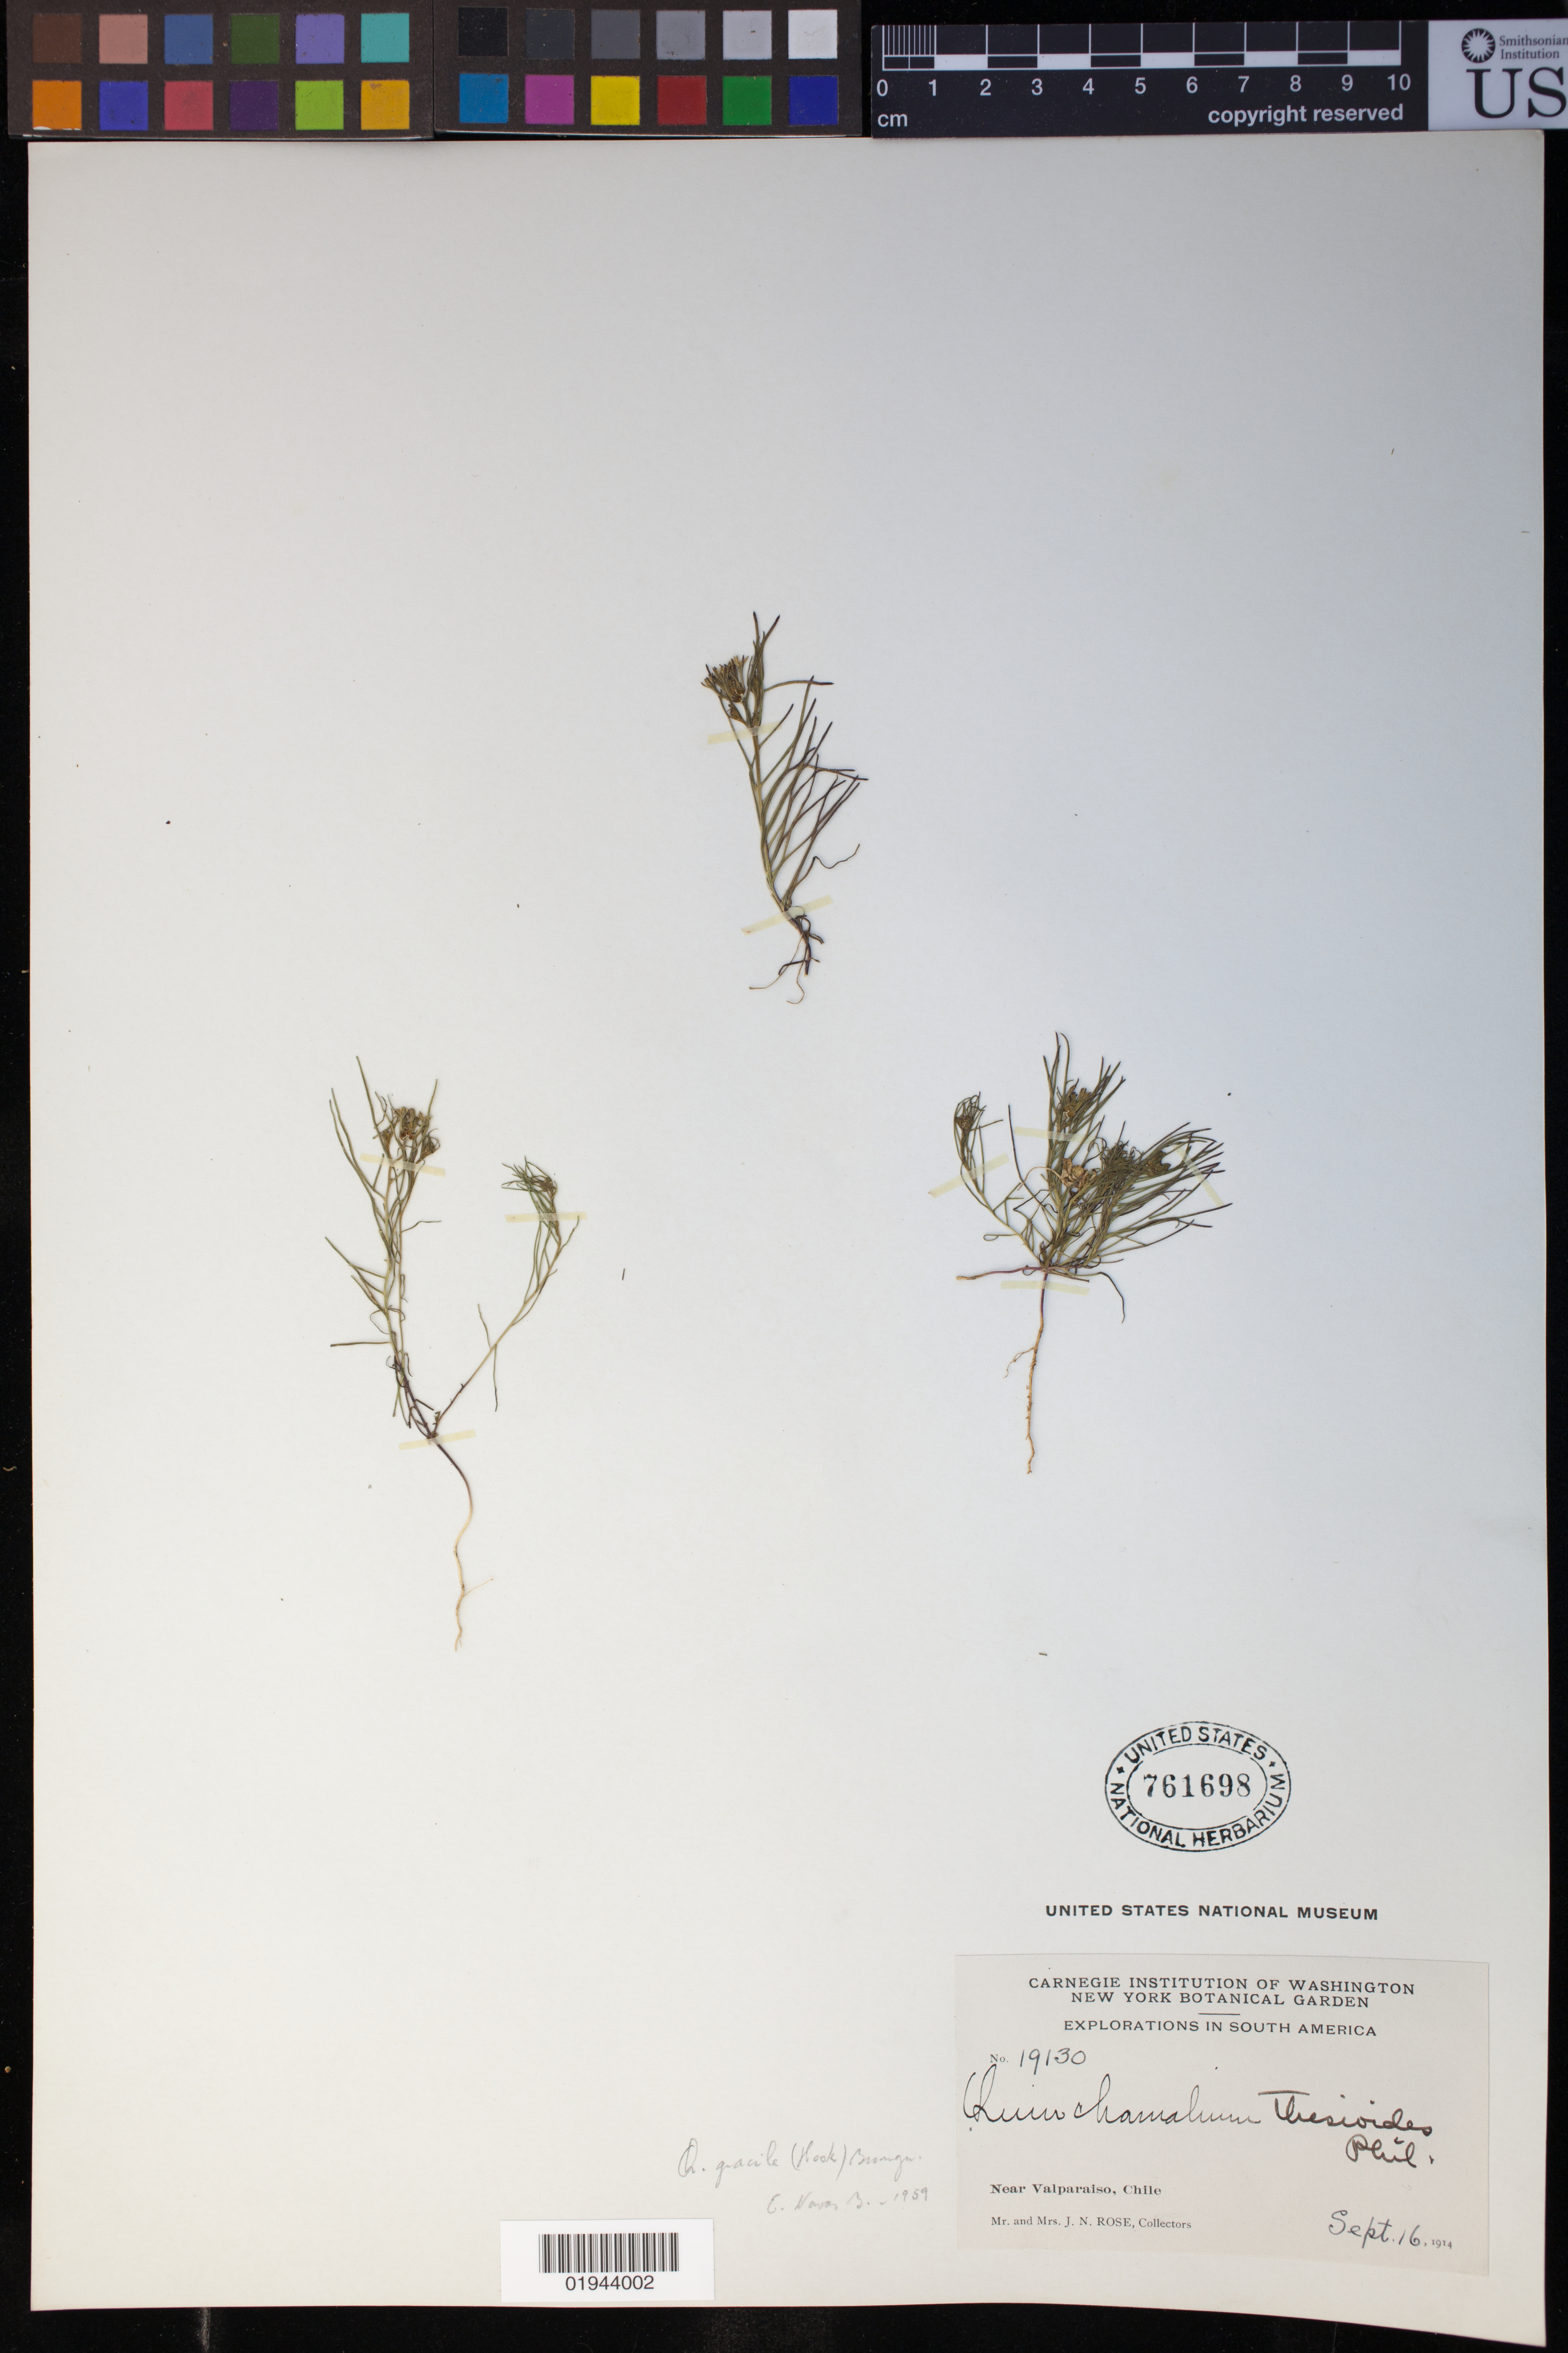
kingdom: Plantae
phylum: Tracheophyta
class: Magnoliopsida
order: Santalales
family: Schoepfiaceae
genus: Quinchamalium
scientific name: Quinchamalium gracile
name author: Brongn.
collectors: J. N. Rose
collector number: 19130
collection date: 1914-09-16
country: Chile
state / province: Valparaíso (V)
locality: Near Valparaiso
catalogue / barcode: US 761698